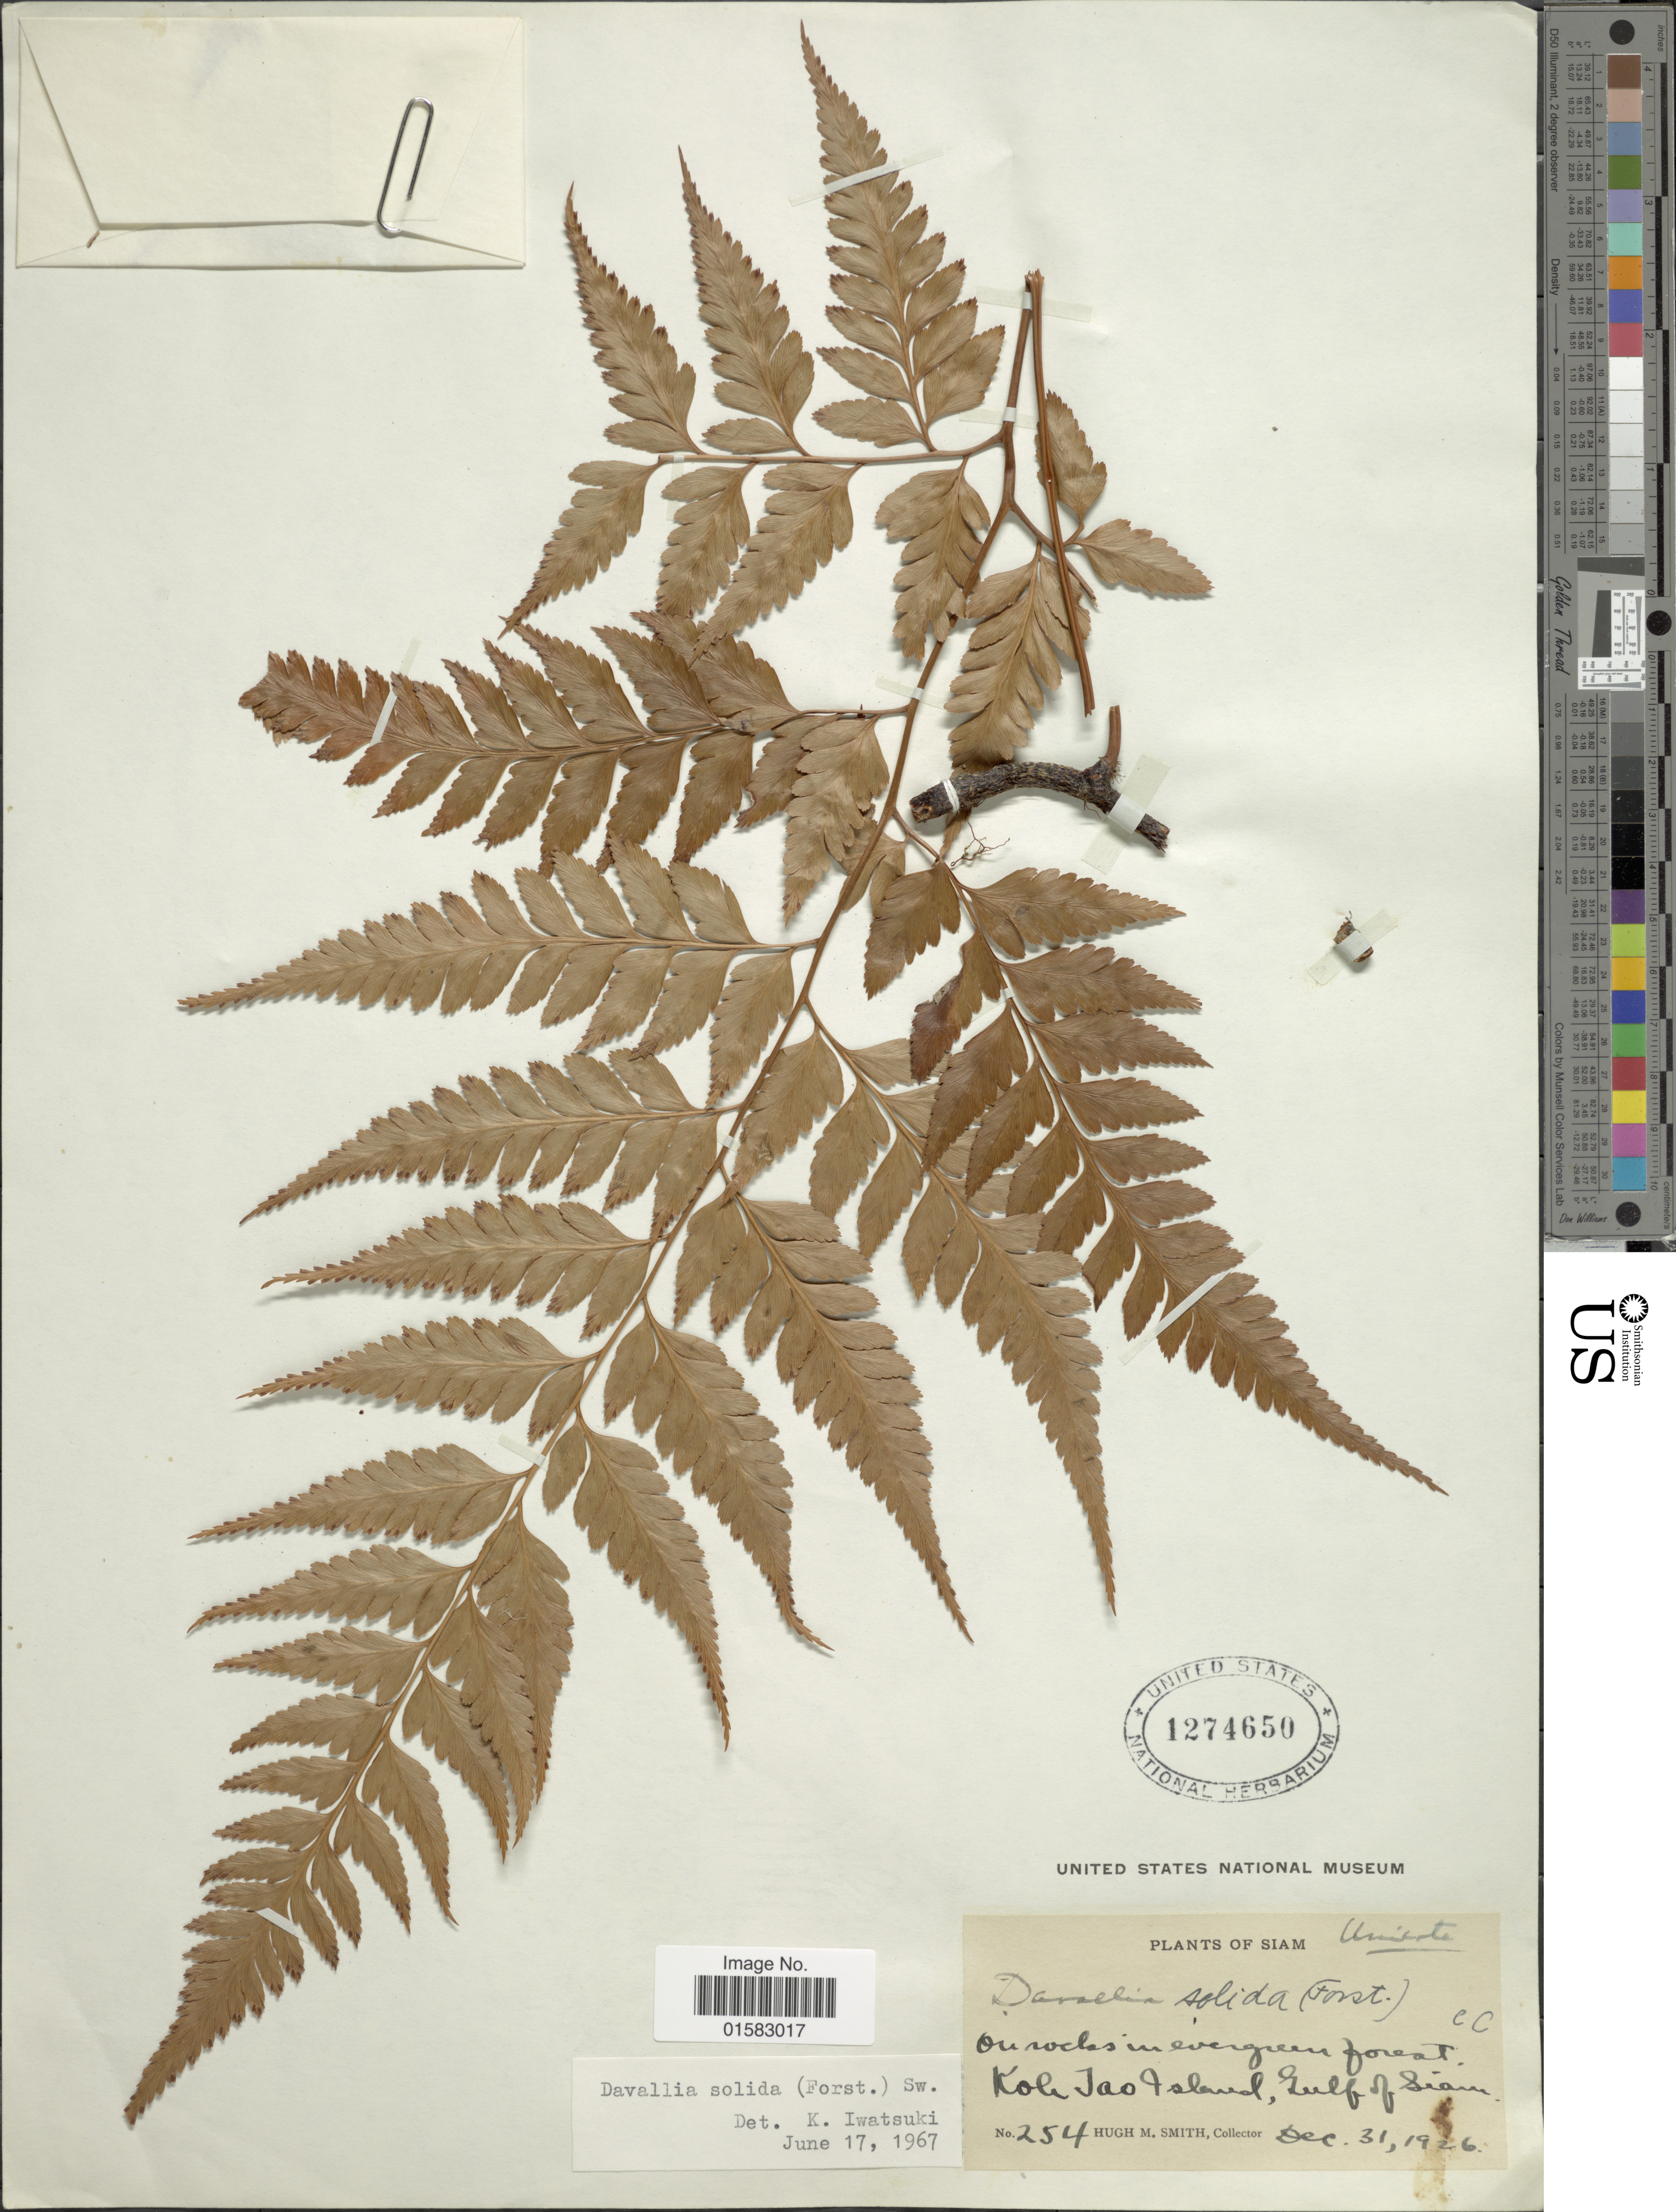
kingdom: Plantae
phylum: Tracheophyta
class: Polypodiopsida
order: Polypodiales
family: Davalliaceae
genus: Davallia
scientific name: Davallia solida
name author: (G. Forst.) Sw.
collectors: H. M. Smith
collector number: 254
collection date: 1926-12-31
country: Thailand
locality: Koh Tao Island, Gulf of Siam.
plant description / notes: Corrected "Koli Tao, Island" to Koh Tao Island.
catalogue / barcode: US 1274650